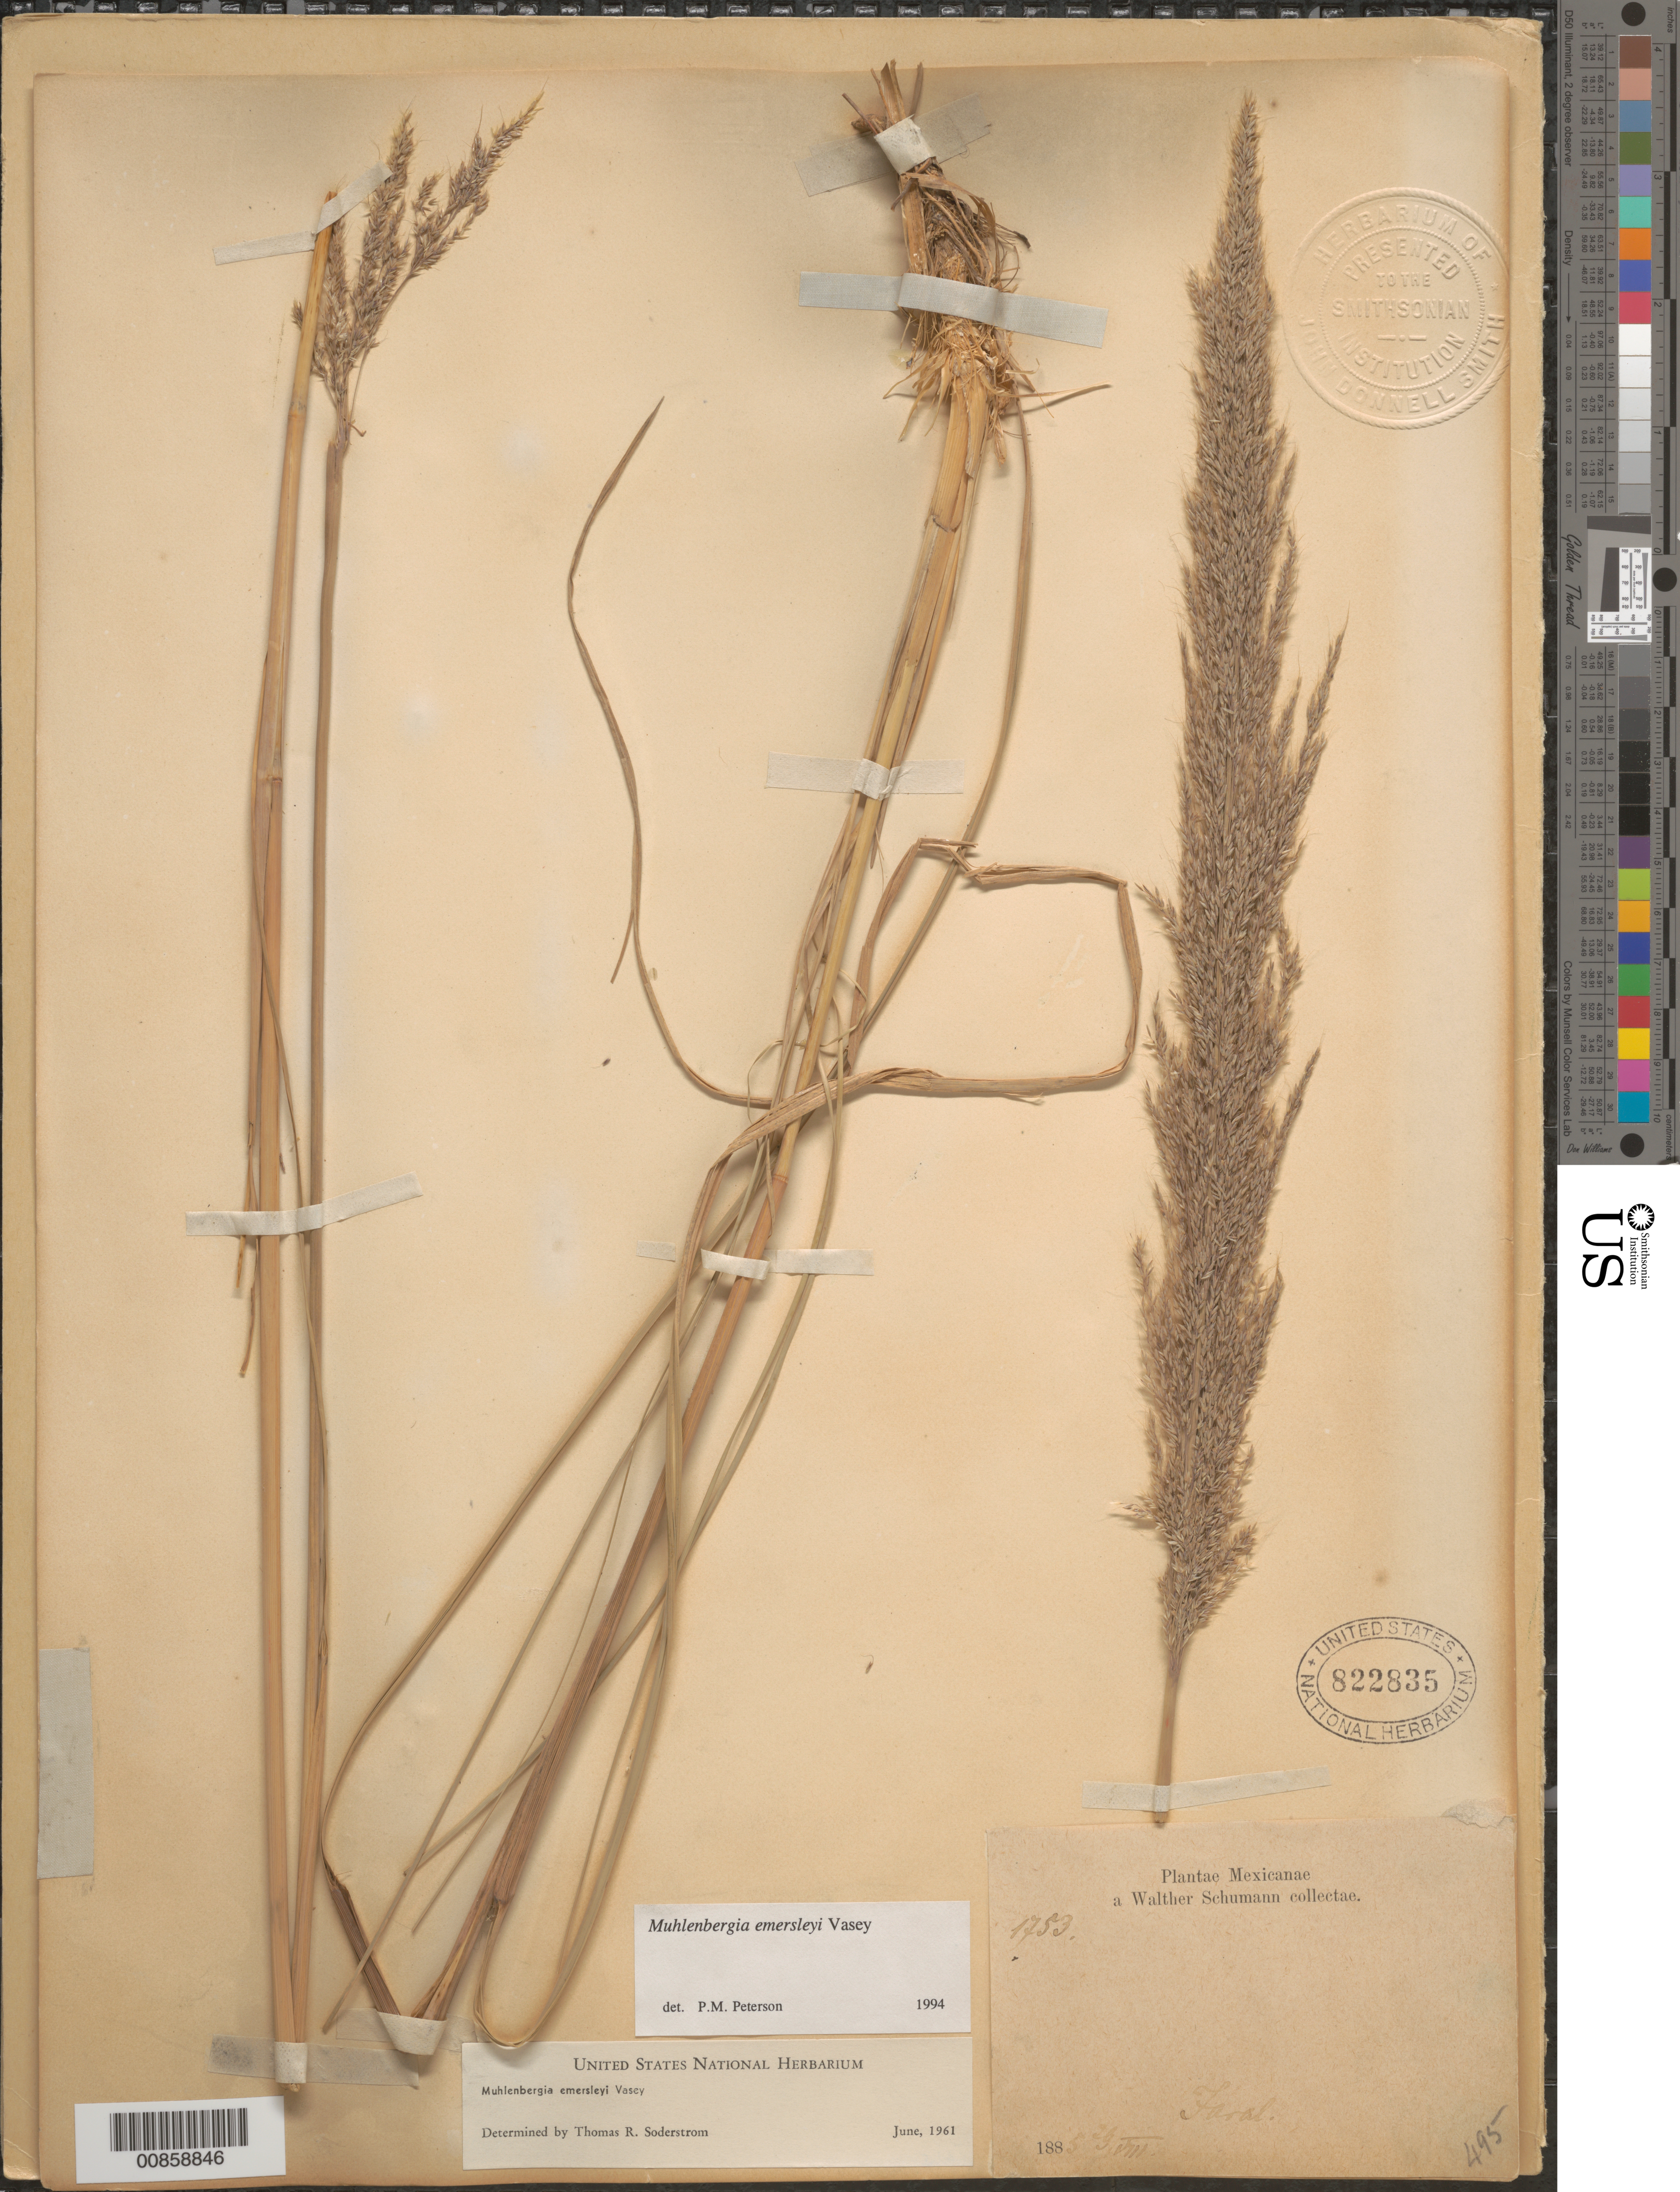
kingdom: Plantae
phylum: Tracheophyta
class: Liliopsida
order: Poales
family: Poaceae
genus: Muhlenbergia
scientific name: Muhlenbergia emersleyi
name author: Vasey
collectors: W. Schumann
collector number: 1753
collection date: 1885-08-29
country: Mexico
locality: Faral.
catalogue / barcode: US 822835